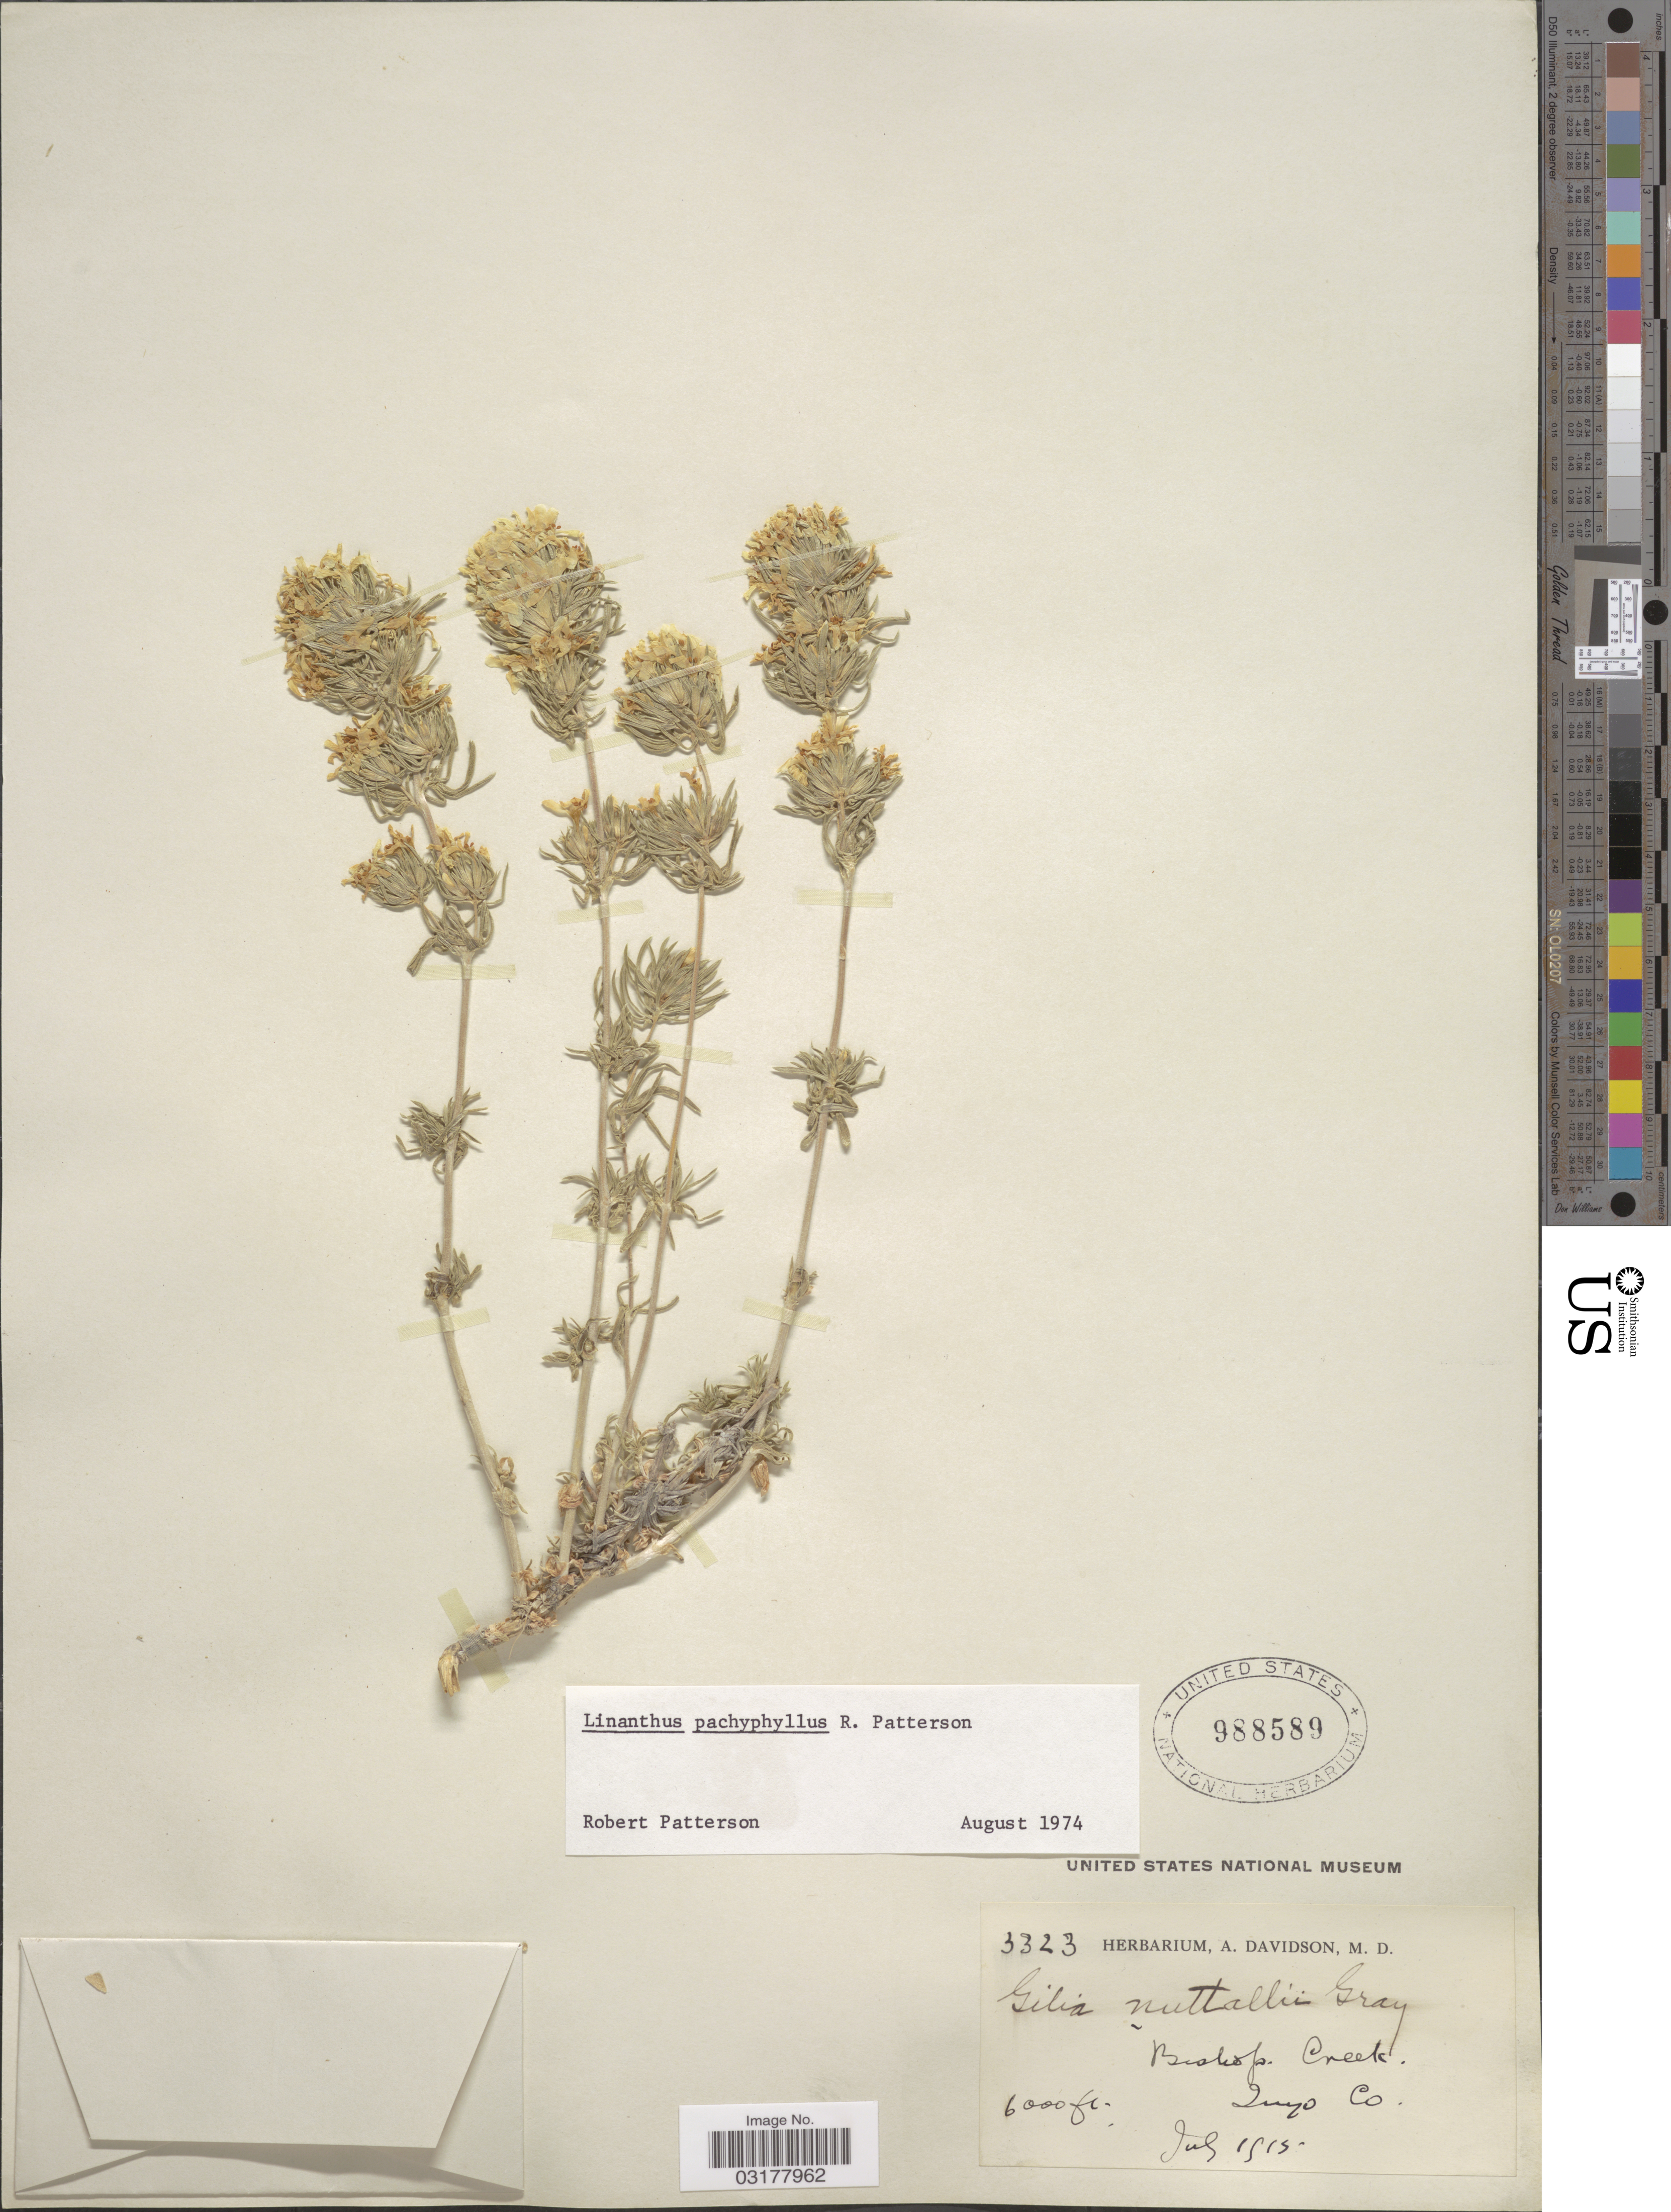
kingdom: Plantae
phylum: Tracheophyta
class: Magnoliopsida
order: Ericales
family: Polemoniaceae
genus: Leptosiphon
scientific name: Leptosiphon pachyphyllus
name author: (R. Patt.) J.M. Porter & L.A. Johnson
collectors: ex herb. A. Davidson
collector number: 3323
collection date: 1913-07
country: United States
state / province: California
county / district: Inyo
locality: Bishop Creek, Inyo Co.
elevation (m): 1829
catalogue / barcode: US 988589